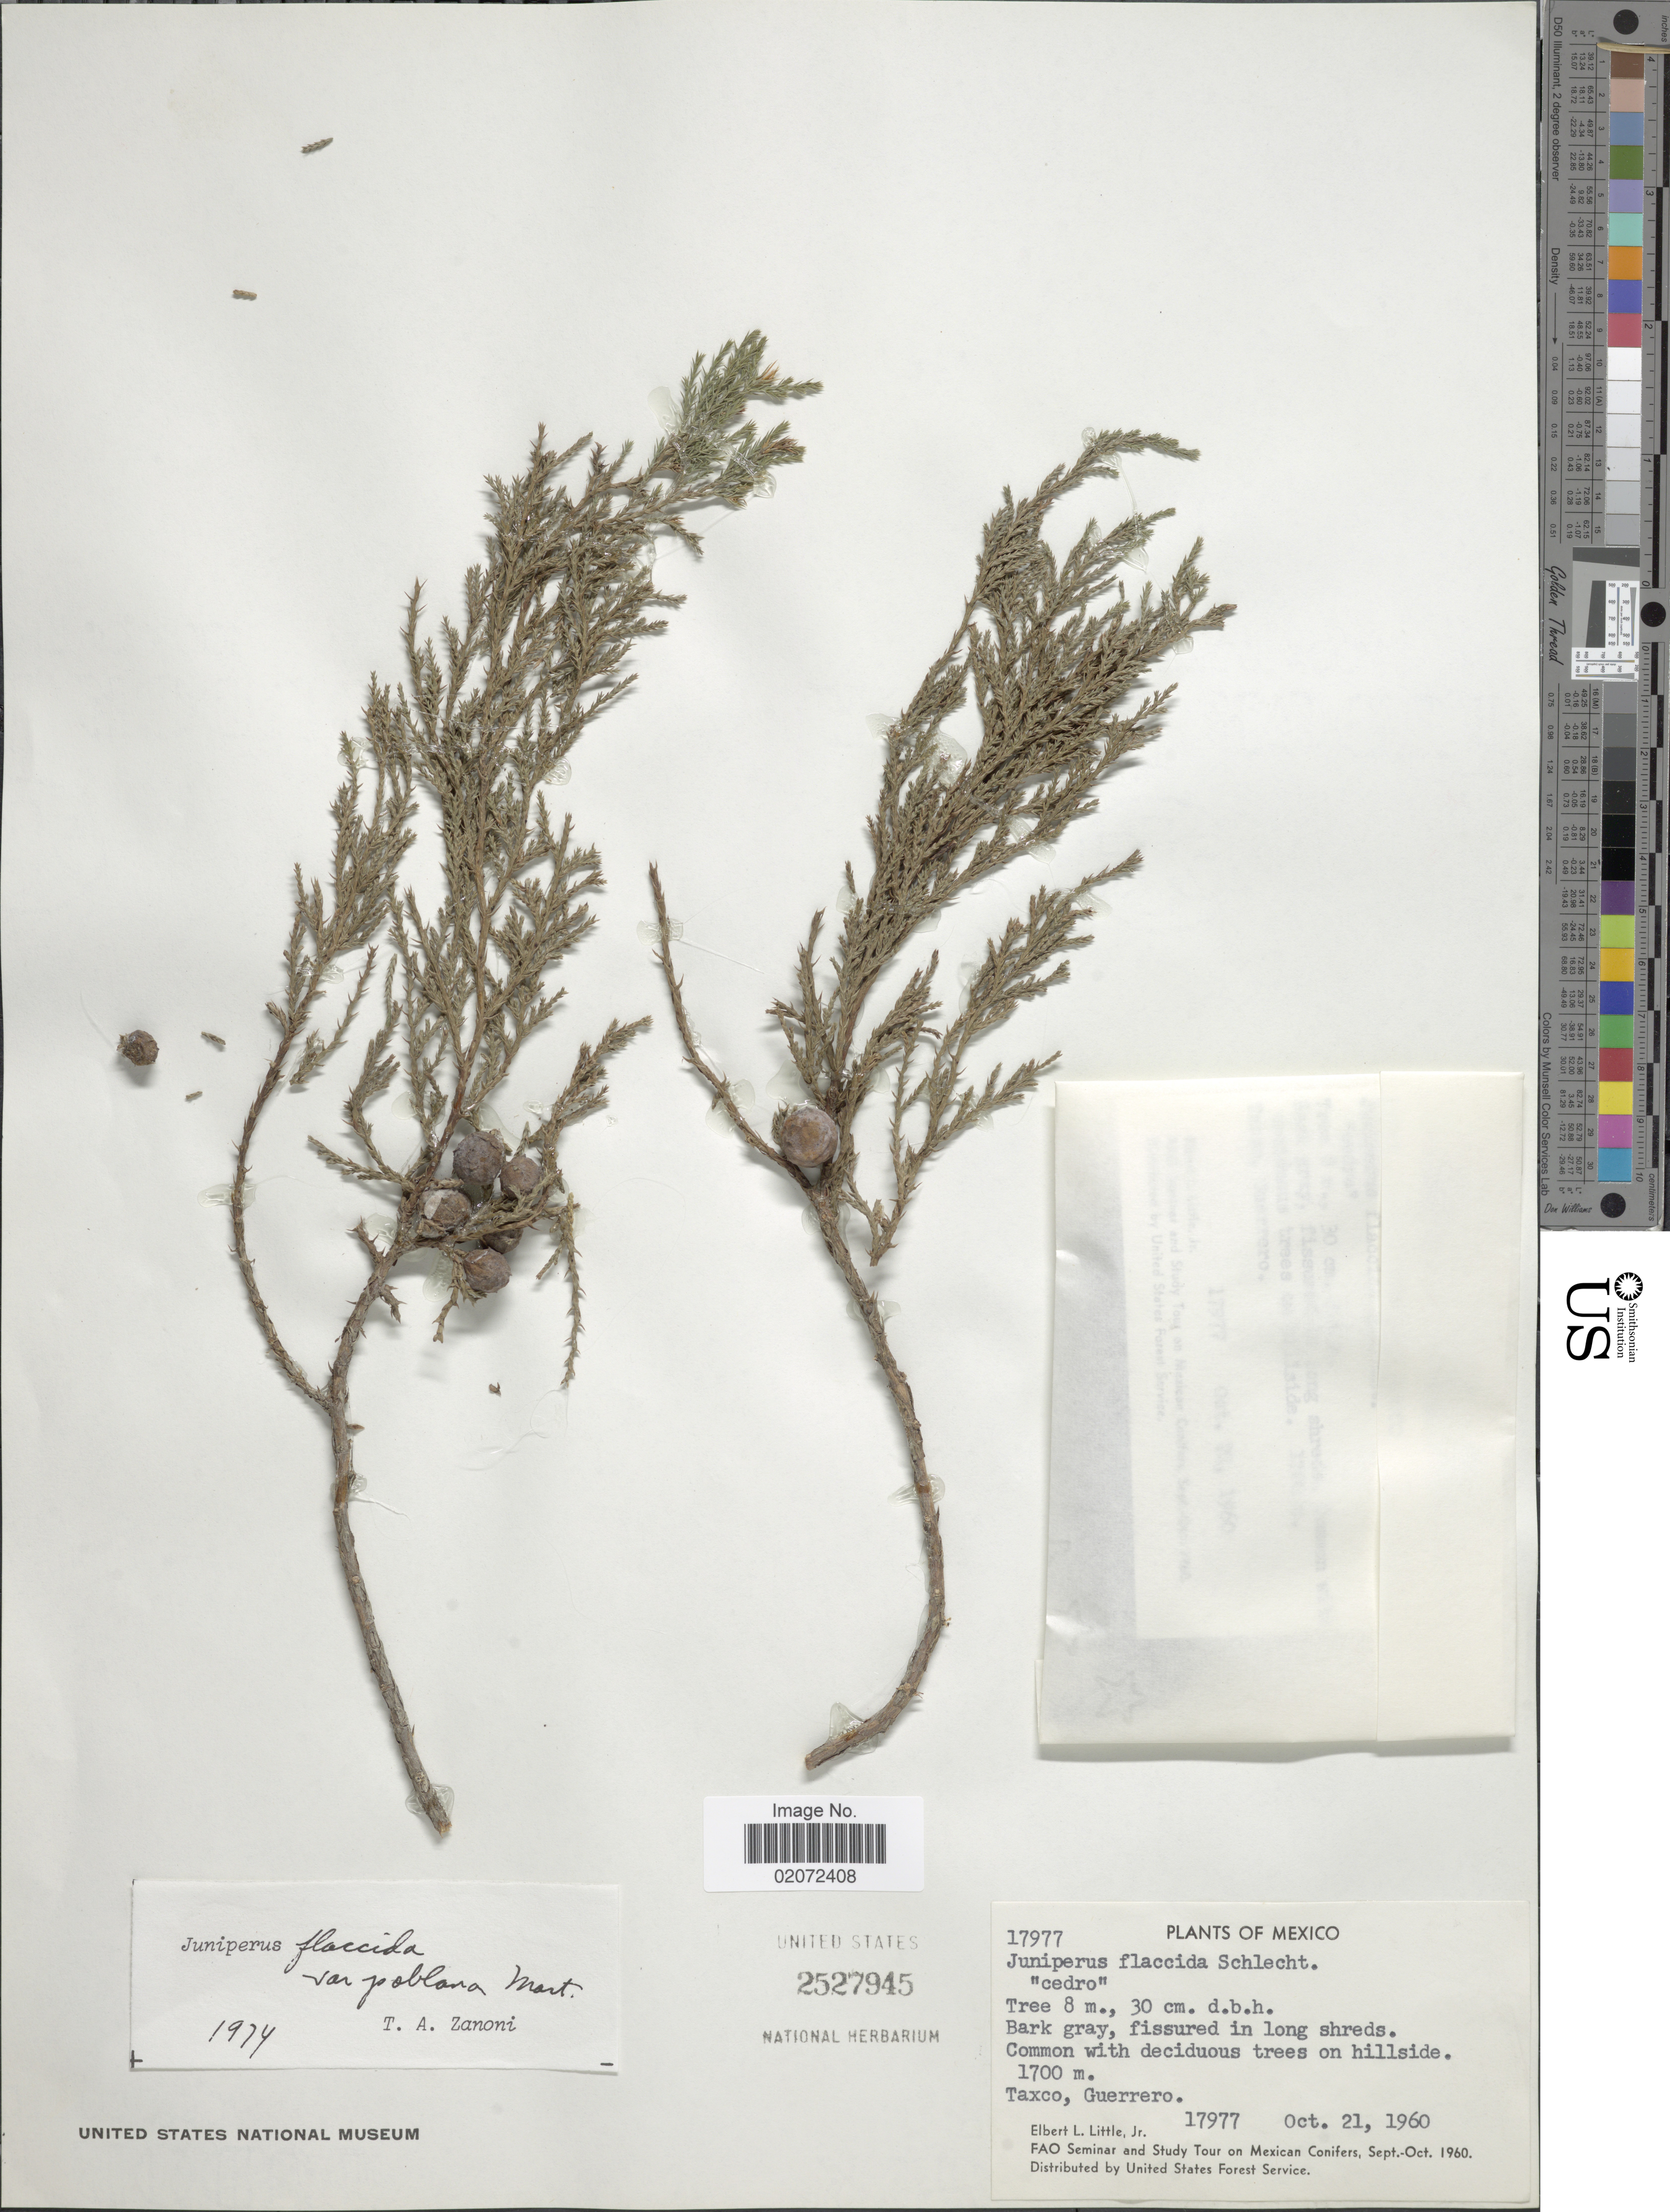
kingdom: Plantae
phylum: Tracheophyta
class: Pinopsida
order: Pinales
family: Cupressaceae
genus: Juniperus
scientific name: Juniperus flaccida var. poblana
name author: Martínez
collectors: E. L. Little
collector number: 17977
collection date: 1960-10-21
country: Mexico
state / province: Guerrero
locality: Taxco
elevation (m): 1700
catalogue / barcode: US 2527945